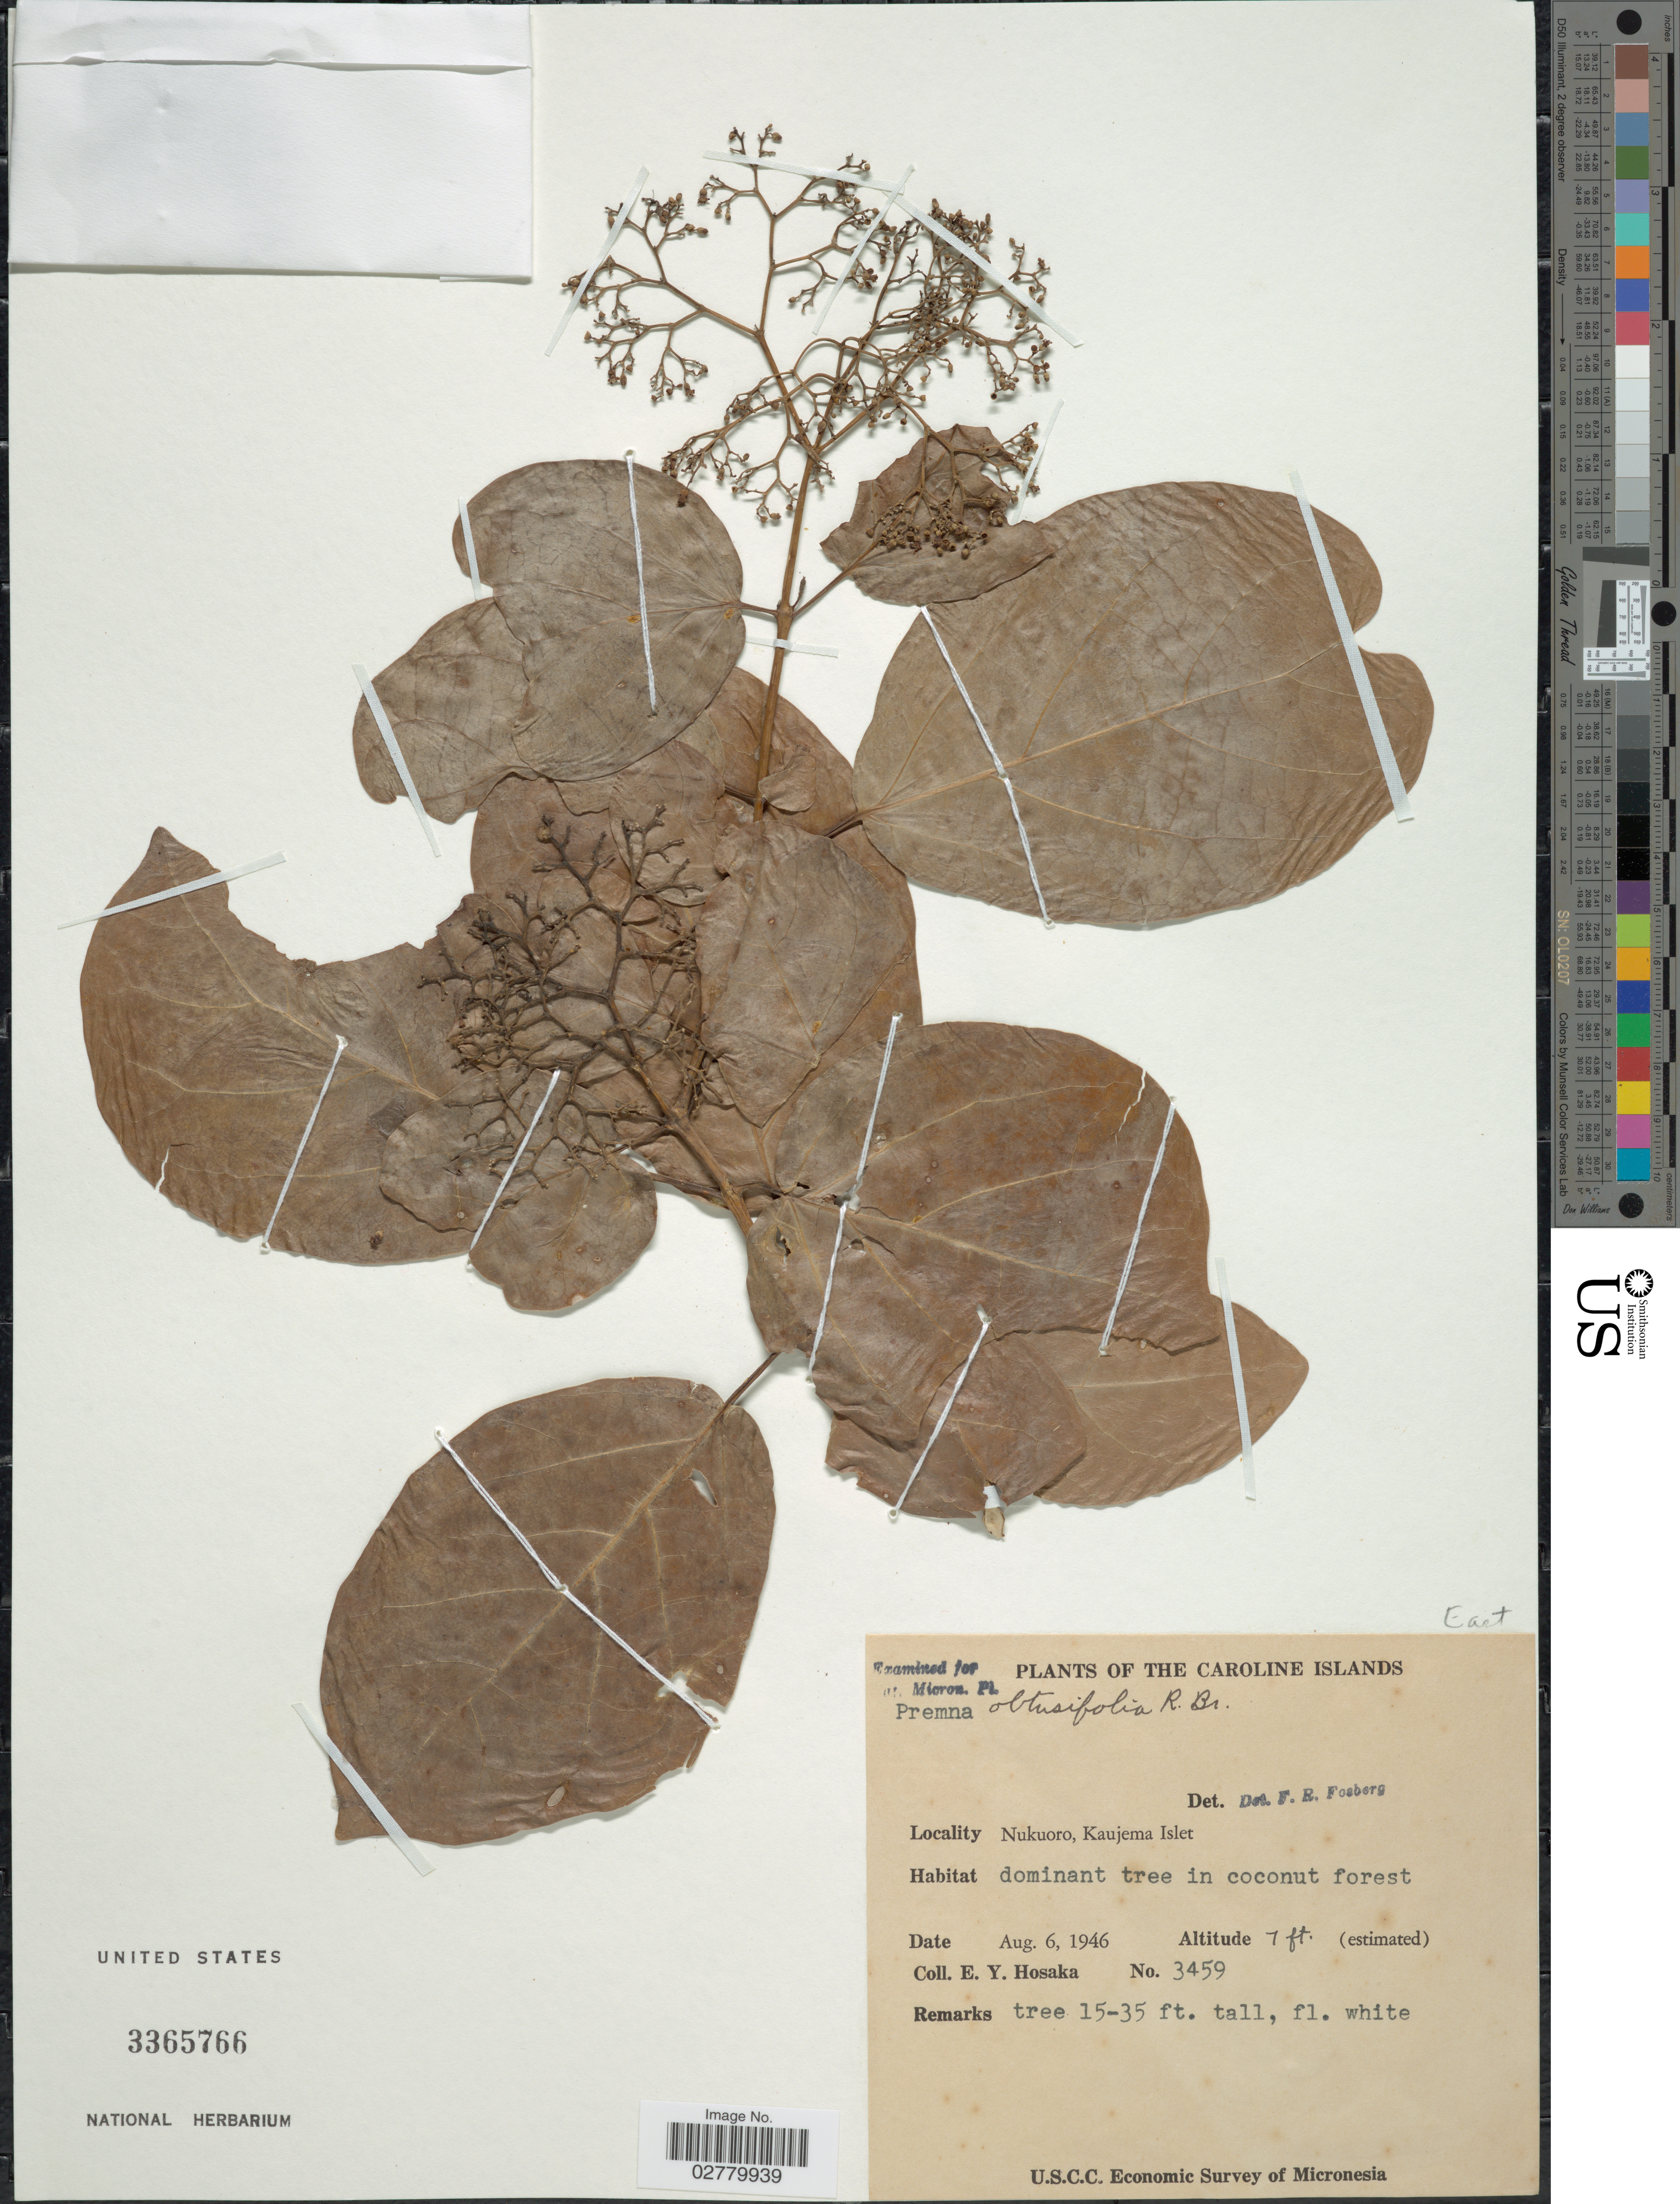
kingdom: Plantae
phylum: Tracheophyta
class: Magnoliopsida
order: Lamiales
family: Lamiaceae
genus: Premna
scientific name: Premna obtusifolia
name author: R. Br.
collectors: E. Y. Hosaka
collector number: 3459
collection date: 1946-08-06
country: Micronesia, Federated States of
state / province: Pohnpei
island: Nukuoro Atoll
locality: The Caroline Islands. Nukuoro, Kaujema Islet.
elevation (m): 2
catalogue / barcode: US 3365766